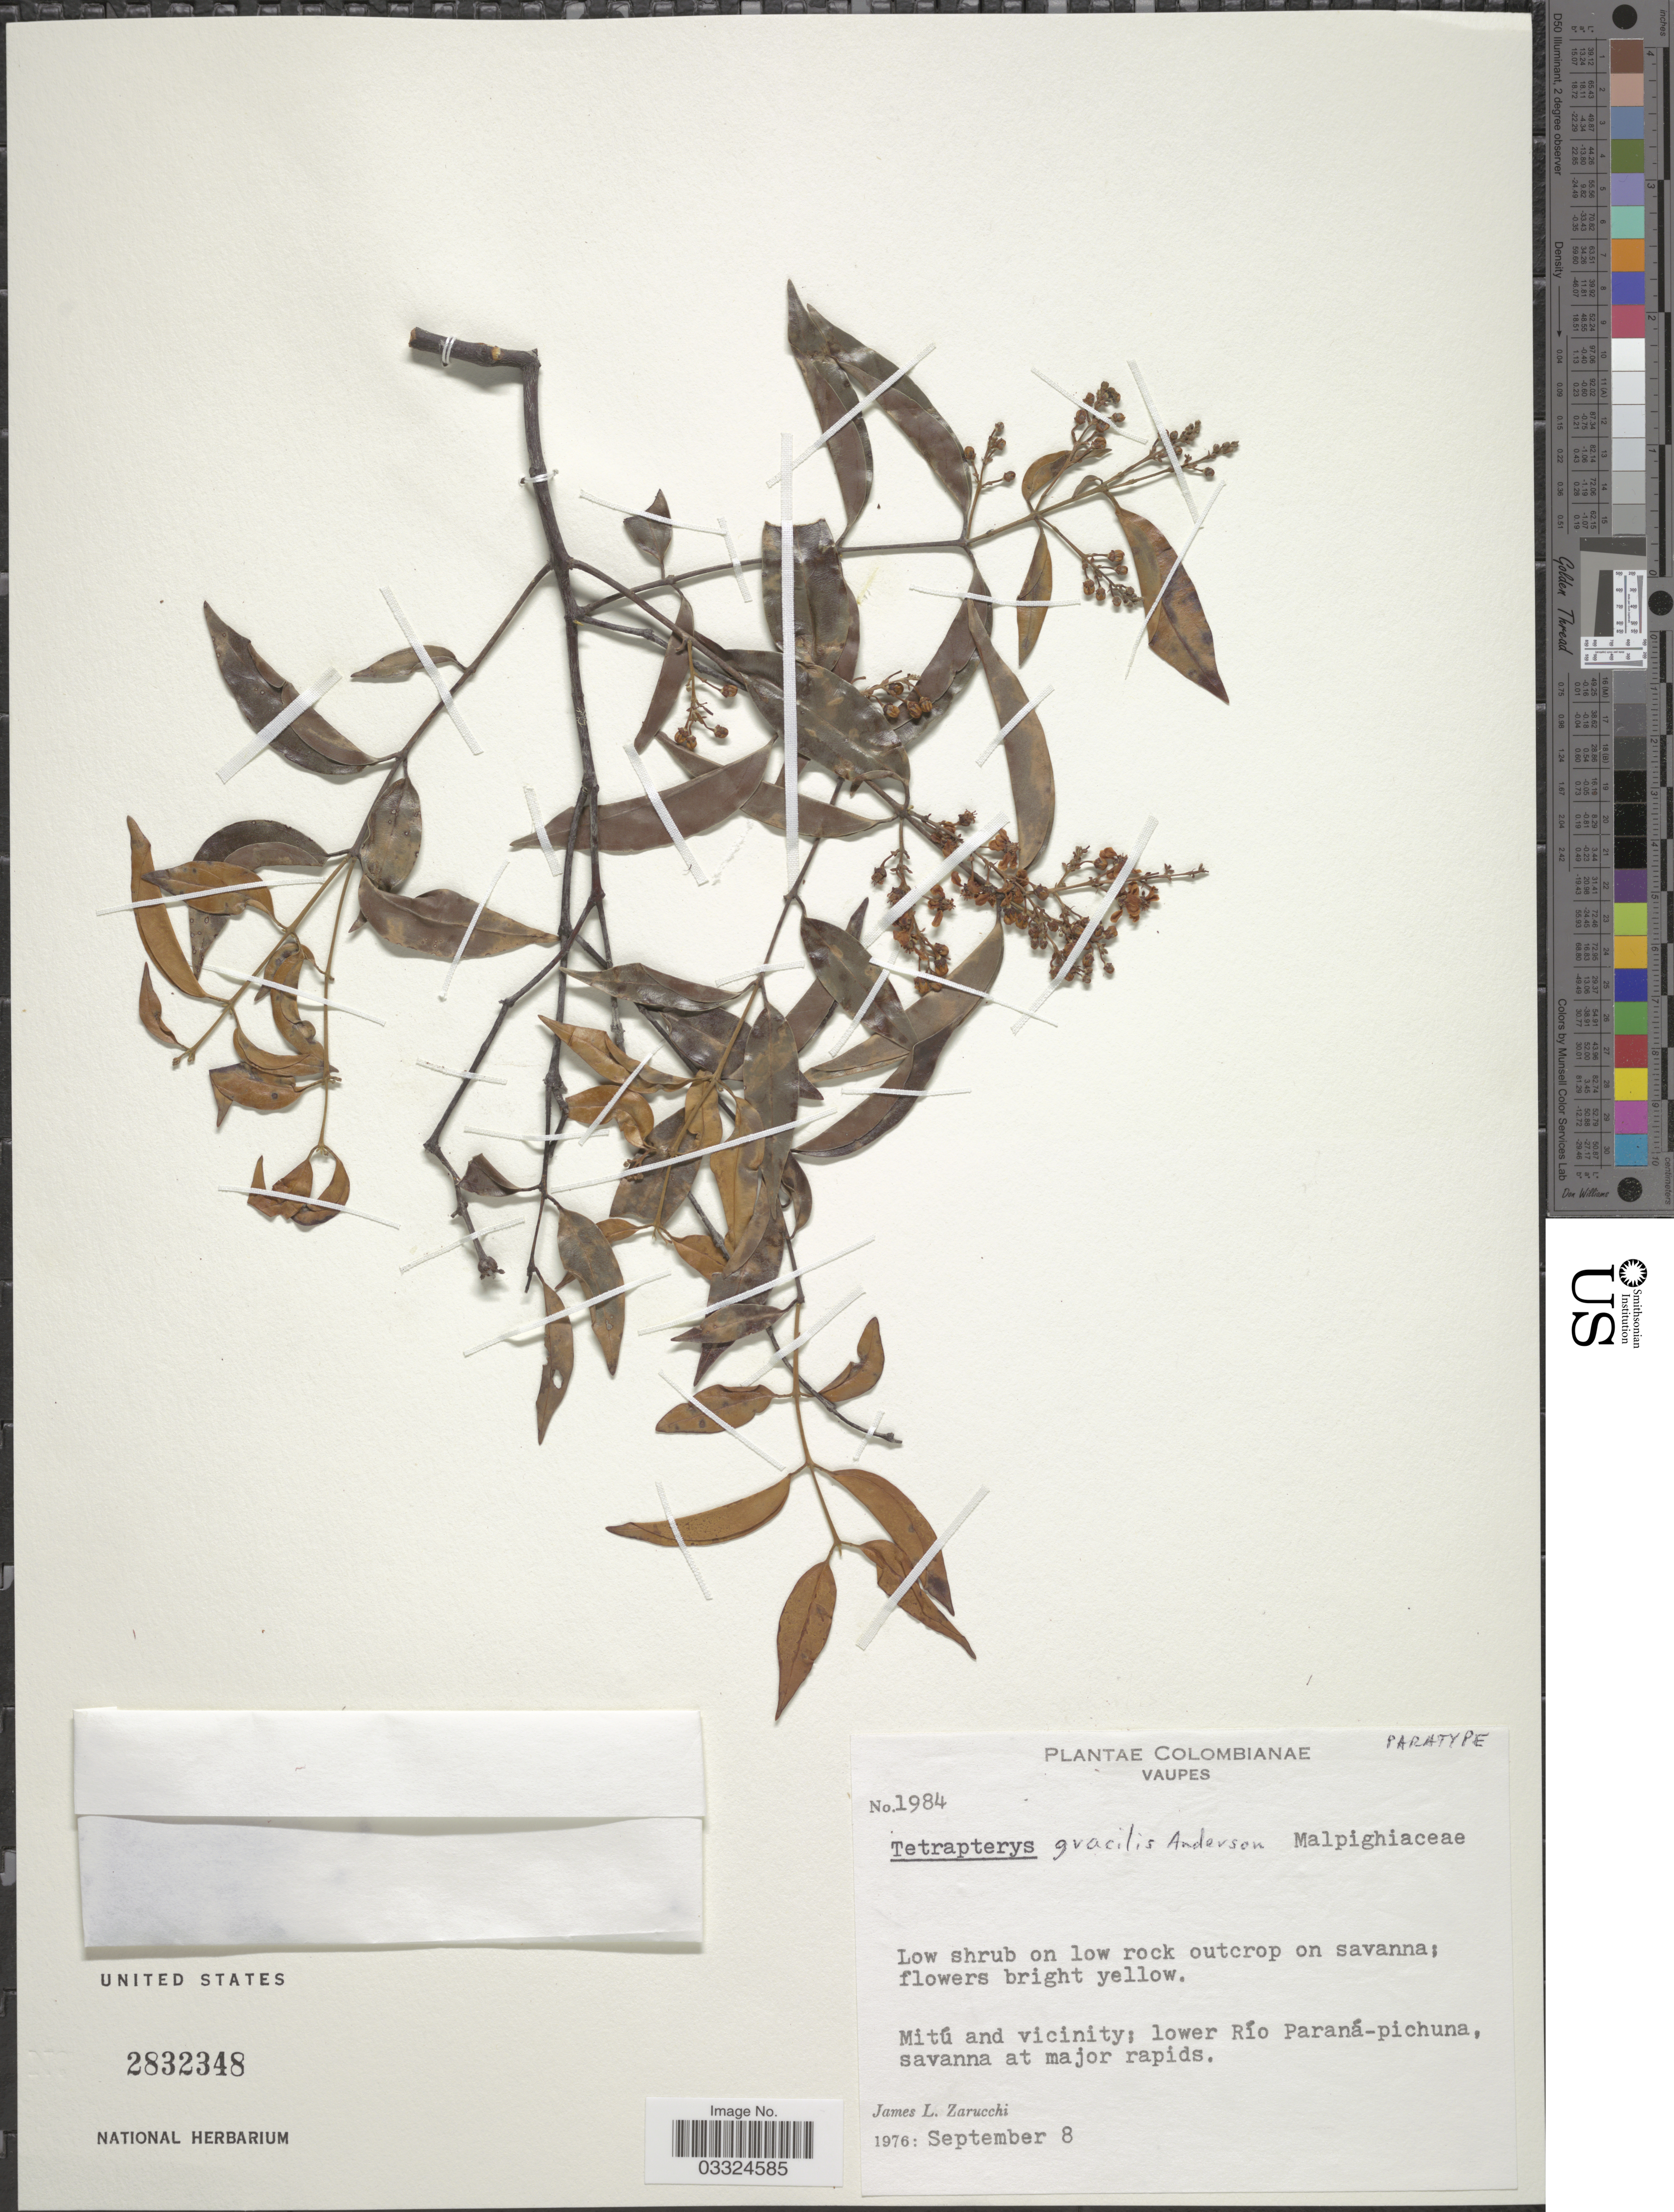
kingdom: Plantae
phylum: Tracheophyta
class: Magnoliopsida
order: Malpighiales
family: Malpighiaceae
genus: Glicophyllum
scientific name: Glicophyllum gracile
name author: (W.R. Anderson) R.F. Almeida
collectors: J. L. Zarucchi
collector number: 1984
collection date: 1976-09-08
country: Colombia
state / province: Vaupés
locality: Mitú and vicinity; lower Río Paraná-pichuna, savanna at major rapids.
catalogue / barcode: US 2832348